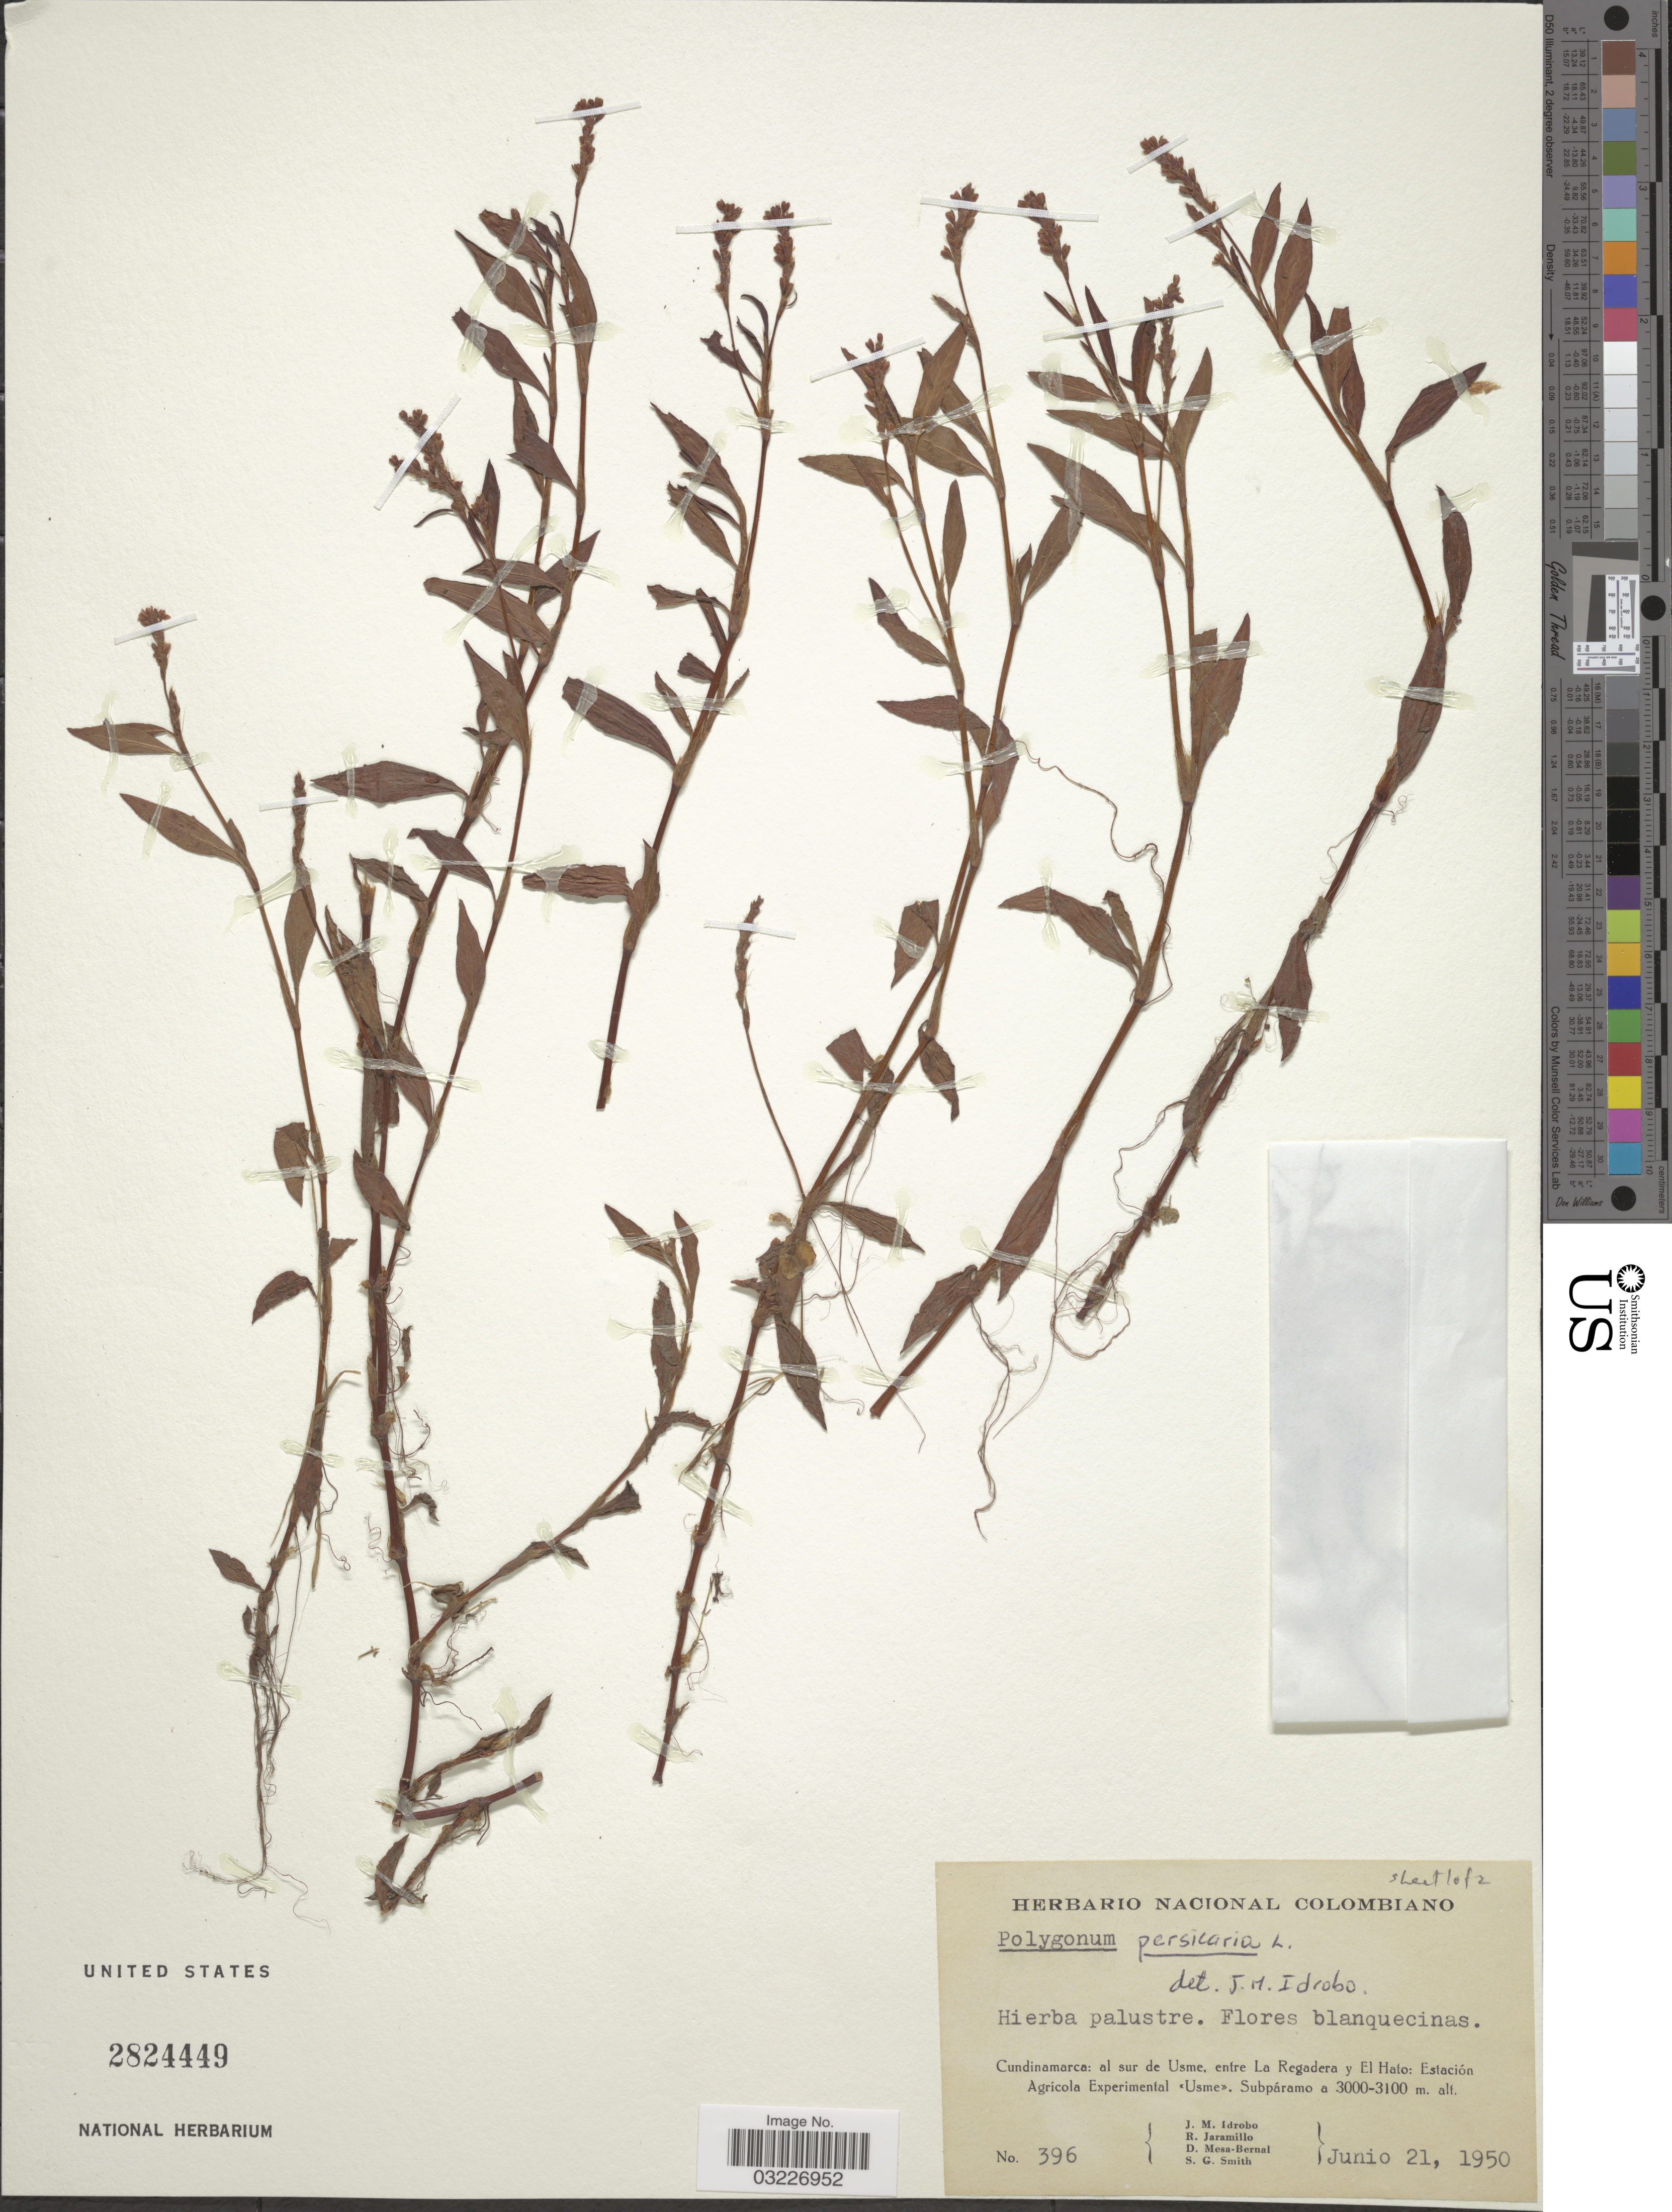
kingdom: Plantae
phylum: Tracheophyta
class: Magnoliopsida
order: Caryophyllales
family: Polygonaceae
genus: Polygonum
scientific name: Polygonum persicaria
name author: L.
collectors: J. M. Idrobo, R. Jaramillo, D. Mesa-Bernal & S. G. Smith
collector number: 396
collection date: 1950-06-21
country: Colombia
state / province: Cundinamarca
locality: Al Sur de Usme, entre La Regadera y El Hato: Estación Agricola Experimental <<Usme>>.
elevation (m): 3000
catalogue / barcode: US 2824449